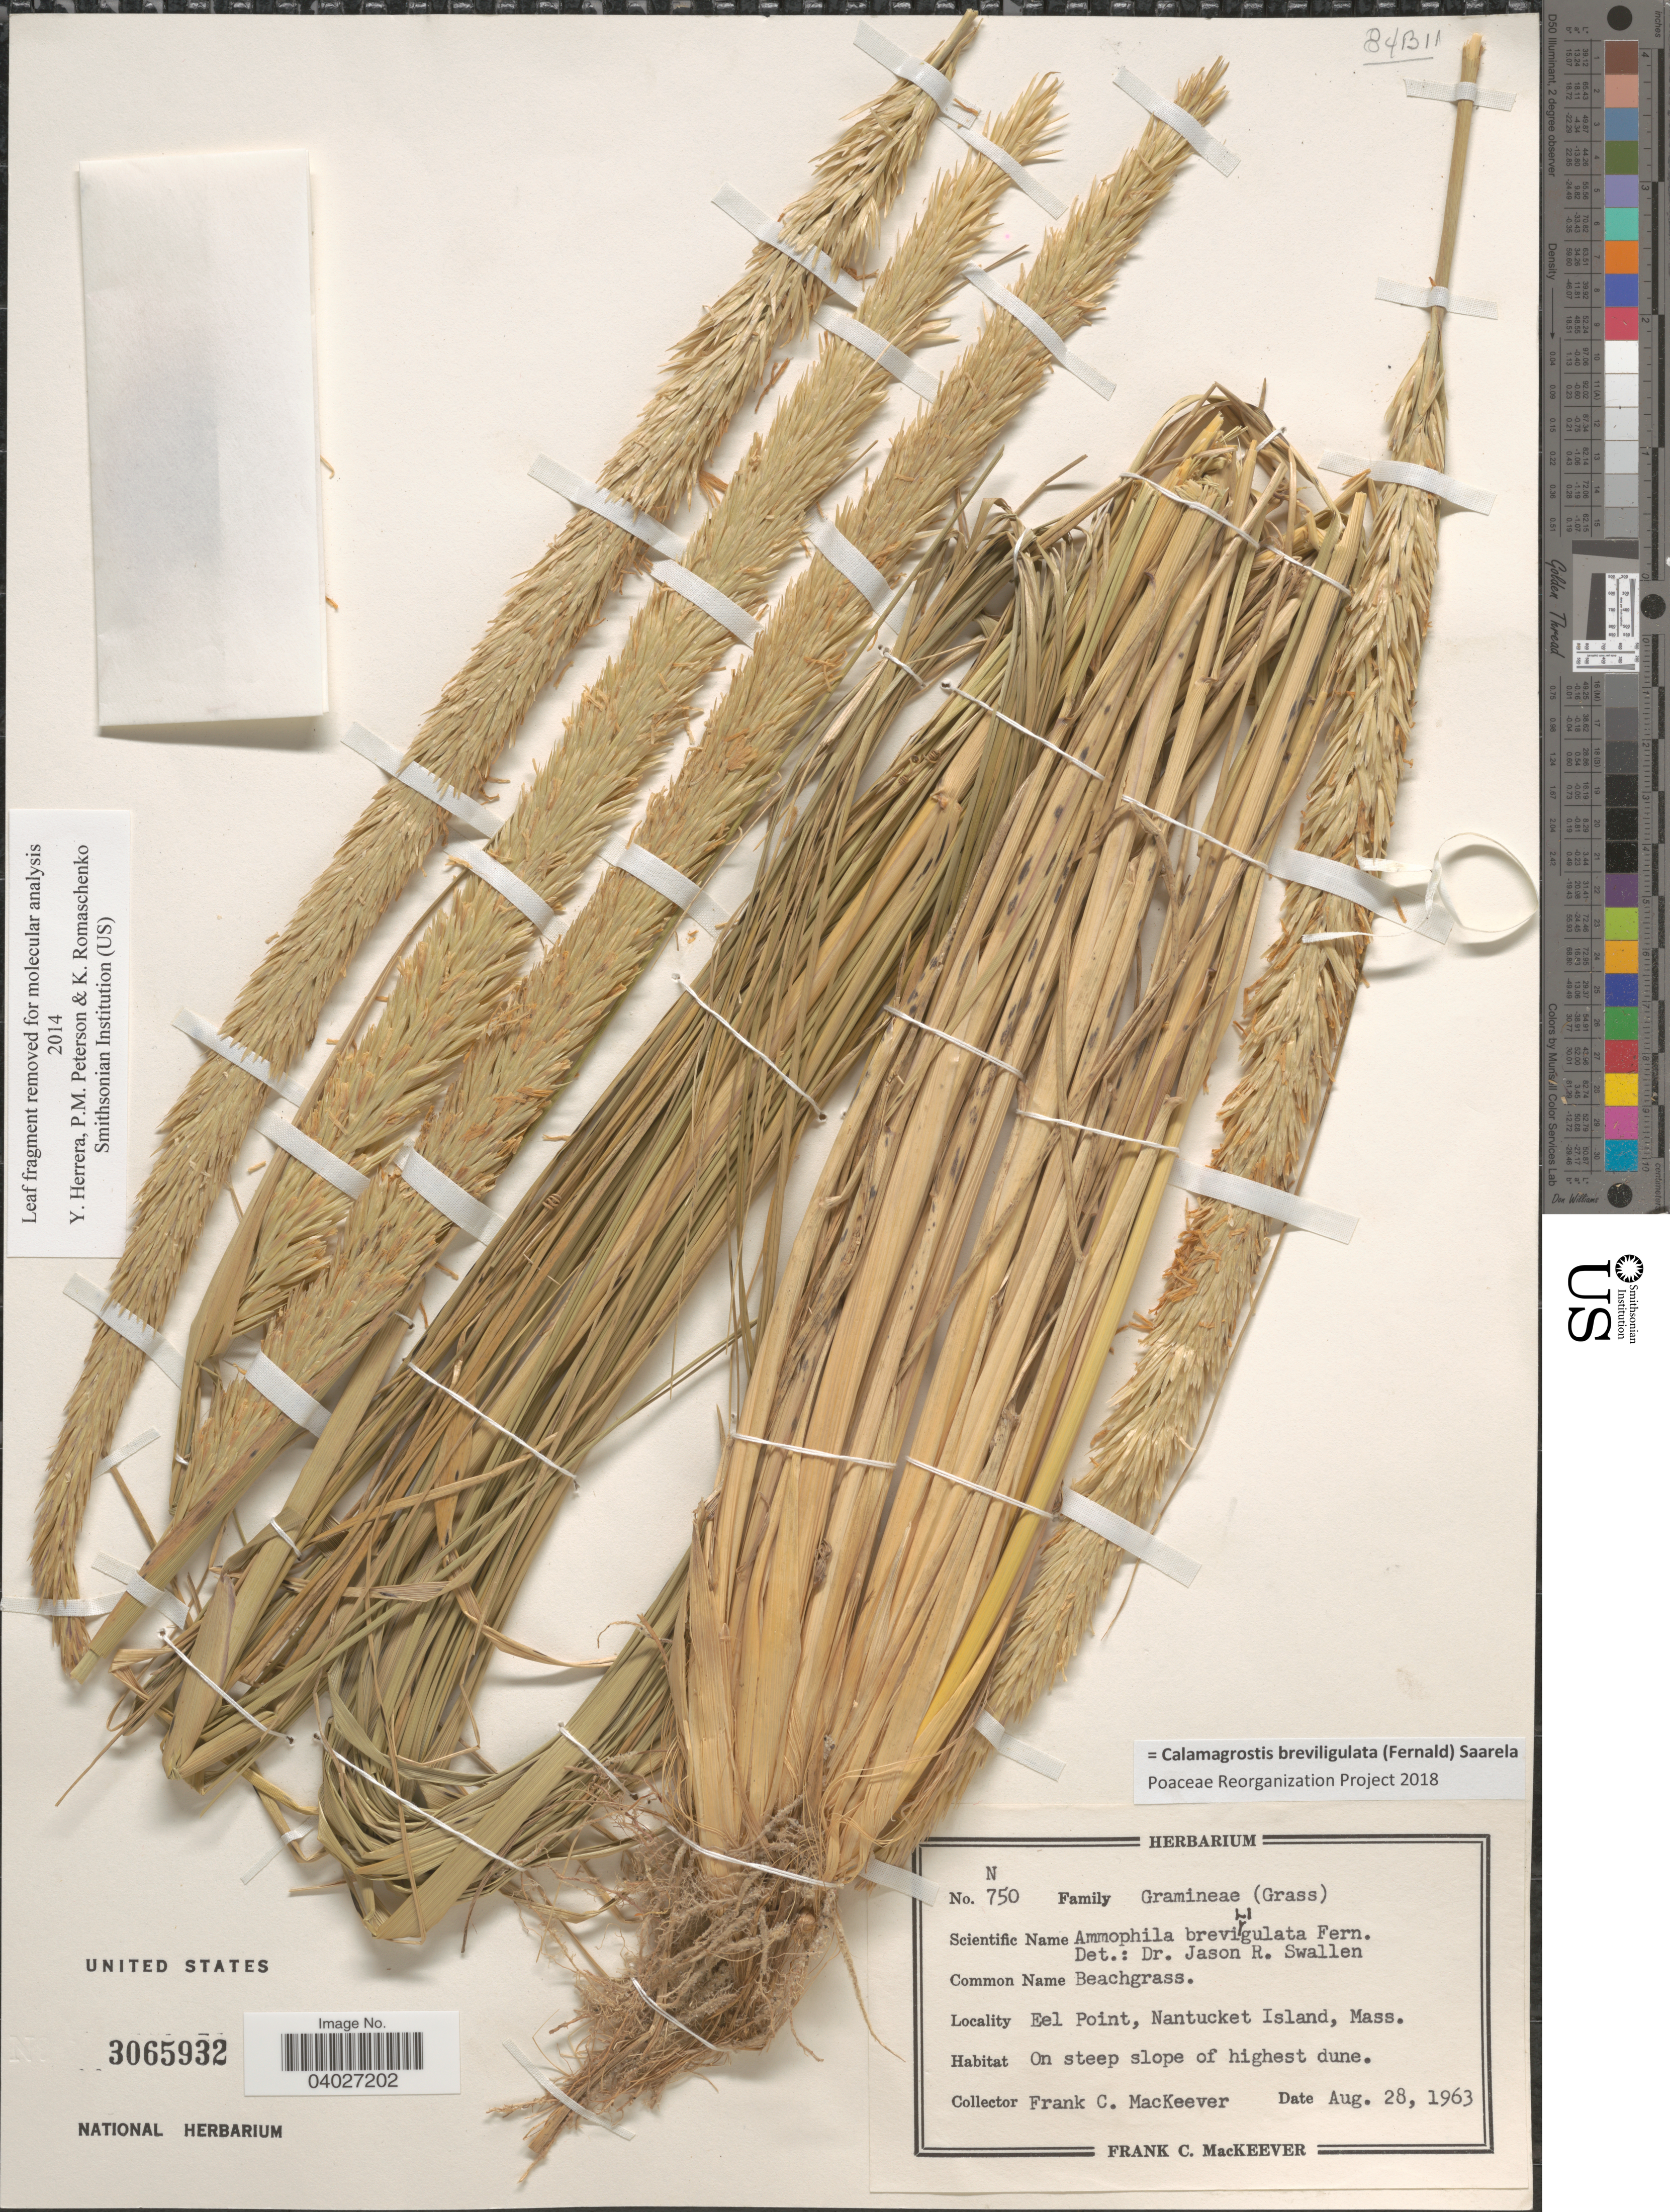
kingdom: Plantae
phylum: Tracheophyta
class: Liliopsida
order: Poales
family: Poaceae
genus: Calamagrostis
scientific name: Calamagrostis breviligulata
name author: (Fernald) Saarela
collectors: F. C. MacKeever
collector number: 750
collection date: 1963-08-28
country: United States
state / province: Massachusetts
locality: Eel Point, Nantucket Island.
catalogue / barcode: US 3065932